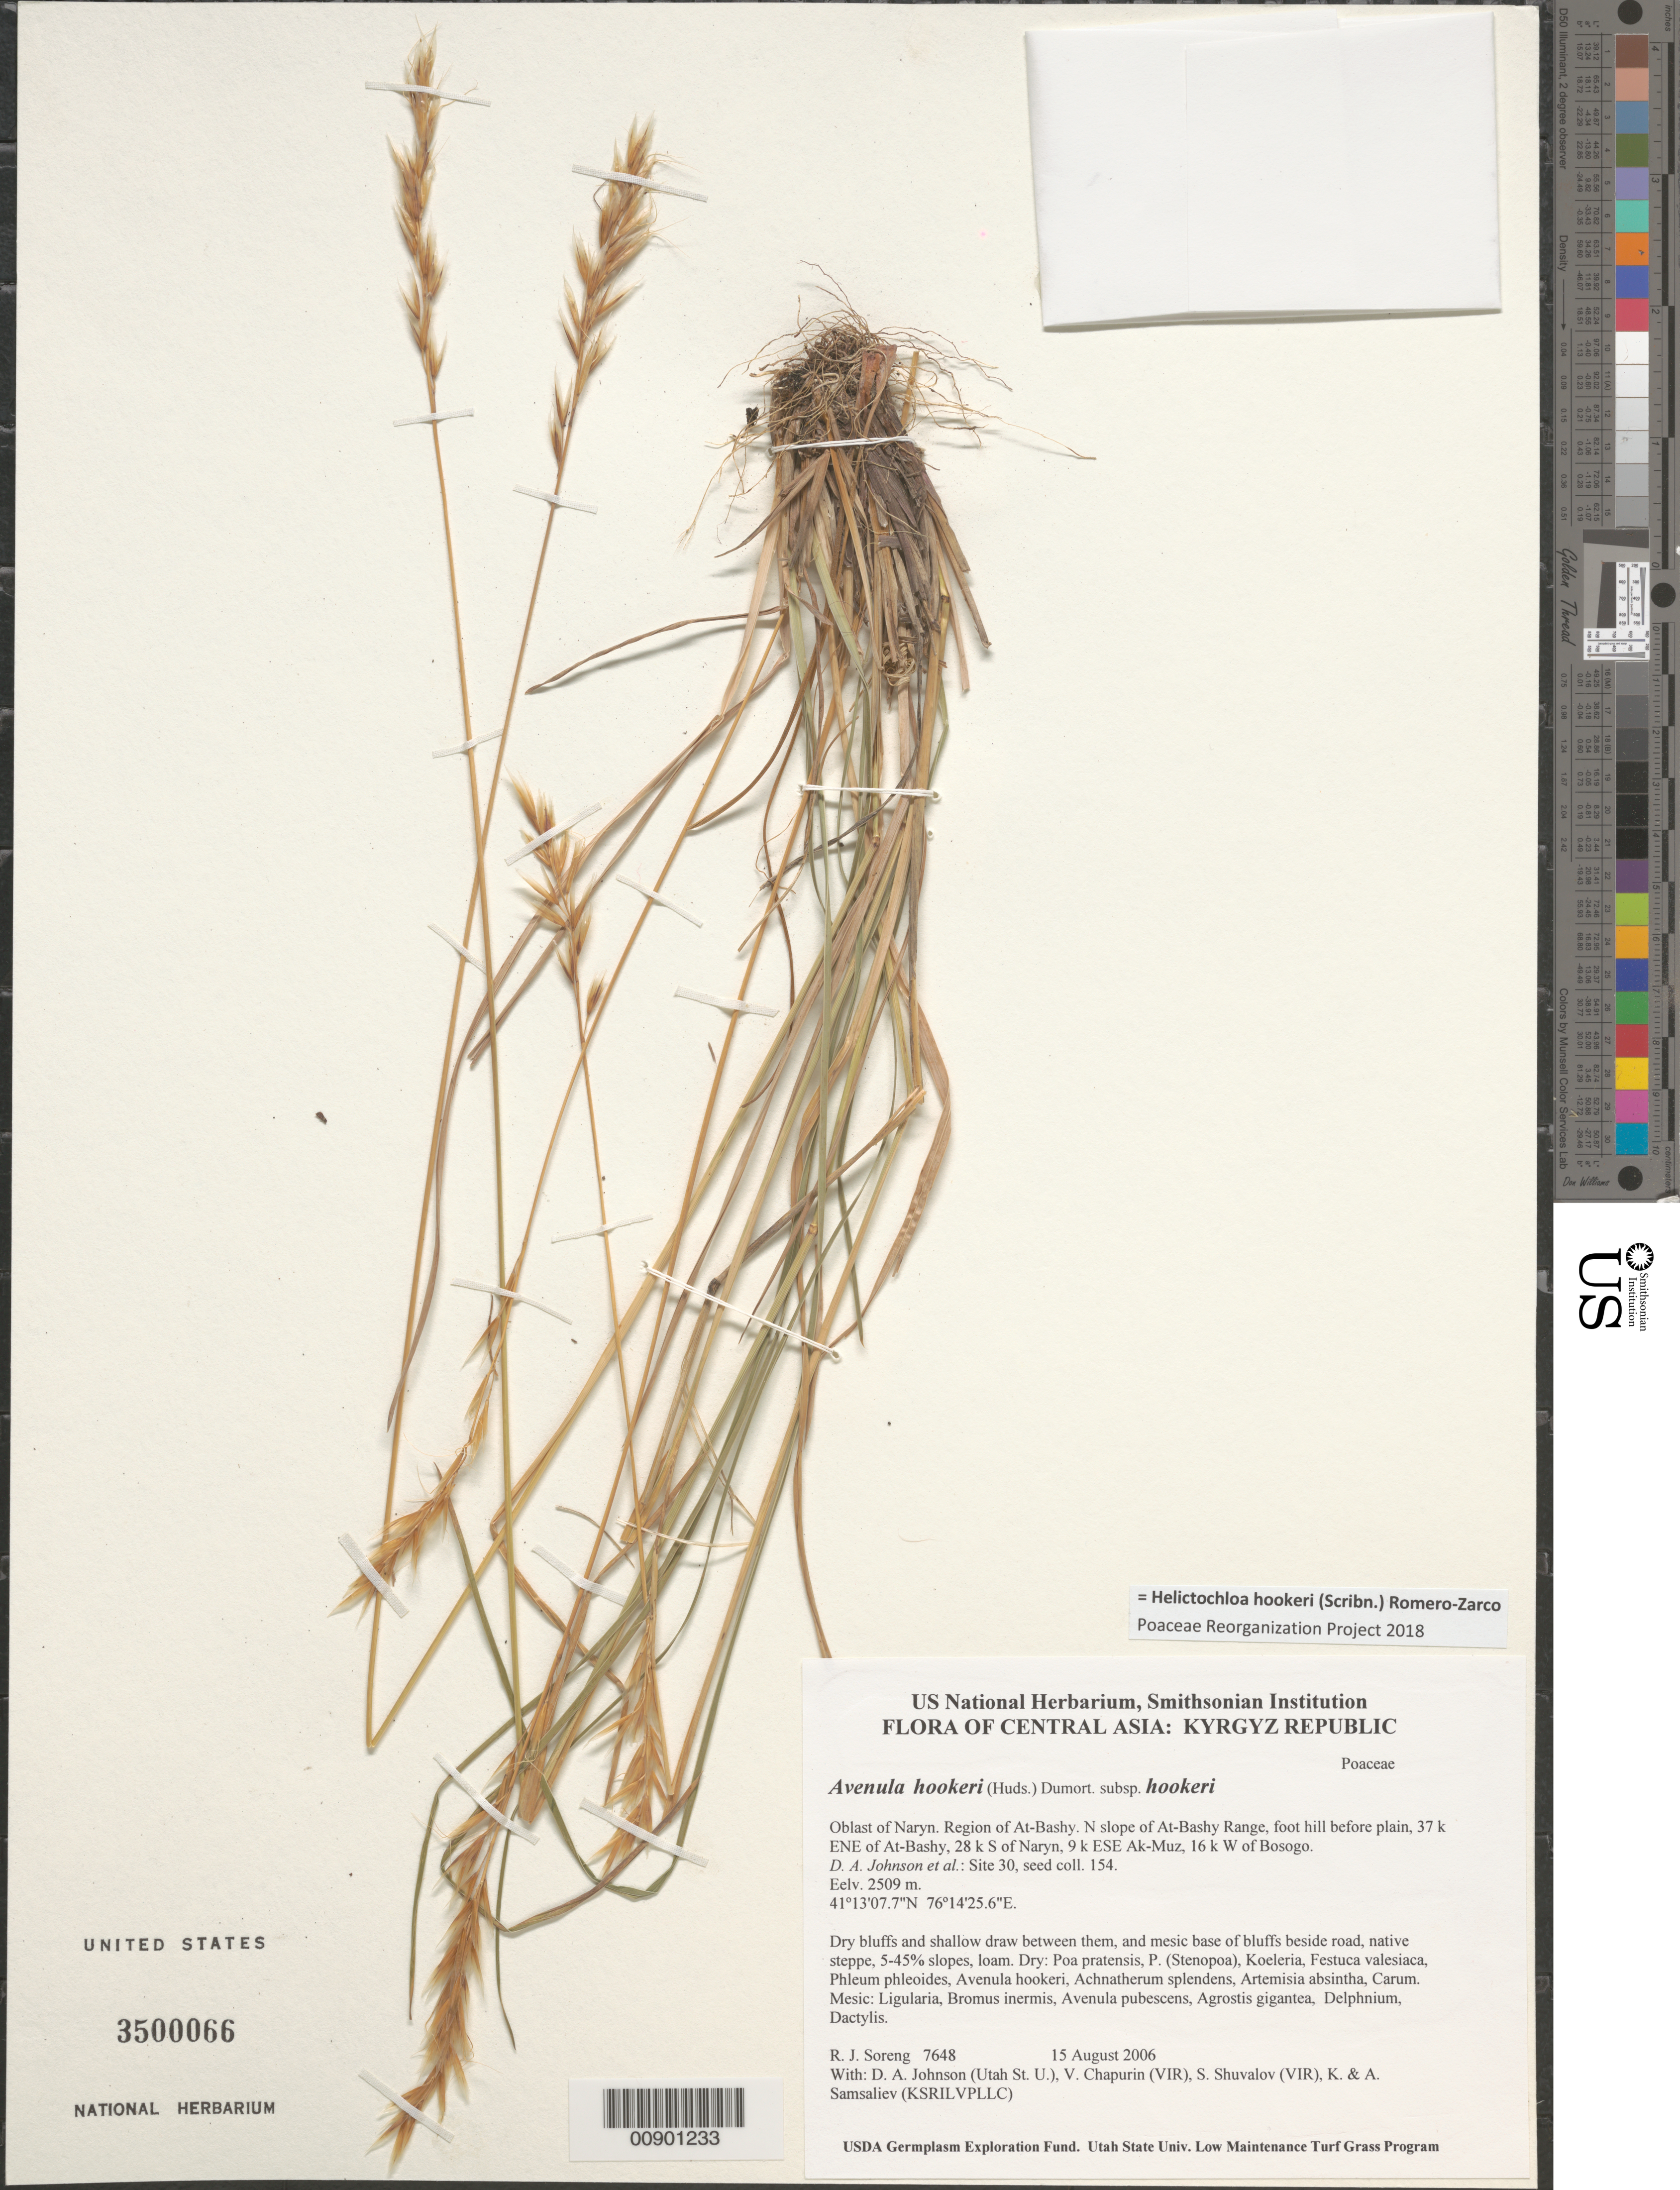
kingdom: Plantae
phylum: Tracheophyta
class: Liliopsida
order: Poales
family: Poaceae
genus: Helictochloa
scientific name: Helictochloa hookeri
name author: (Scribn.) Romero Zarco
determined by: Poaceae Reorganization Project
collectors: R. J. Soreng, D. Johnson, S. Shuvalov, V. Chapurin, K. Samsaliev & A. Samsaliev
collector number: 7648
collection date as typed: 15 Aug 2006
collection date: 2006-08-15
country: Kyrgyzstan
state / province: Naryn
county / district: At-Bashy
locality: N slope of At-Bashy Range, foot hill before plain, 37 km ENE of At-Bashy, 28 km S of Naryn, 9 km ESE Ak-Muz, 16 km W of Bosogo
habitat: Dry bluffs and shallow draw between them, and mesic base of bluffs beside road, native steppe, 5-45% slopes, loam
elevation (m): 2509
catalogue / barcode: US 3500066